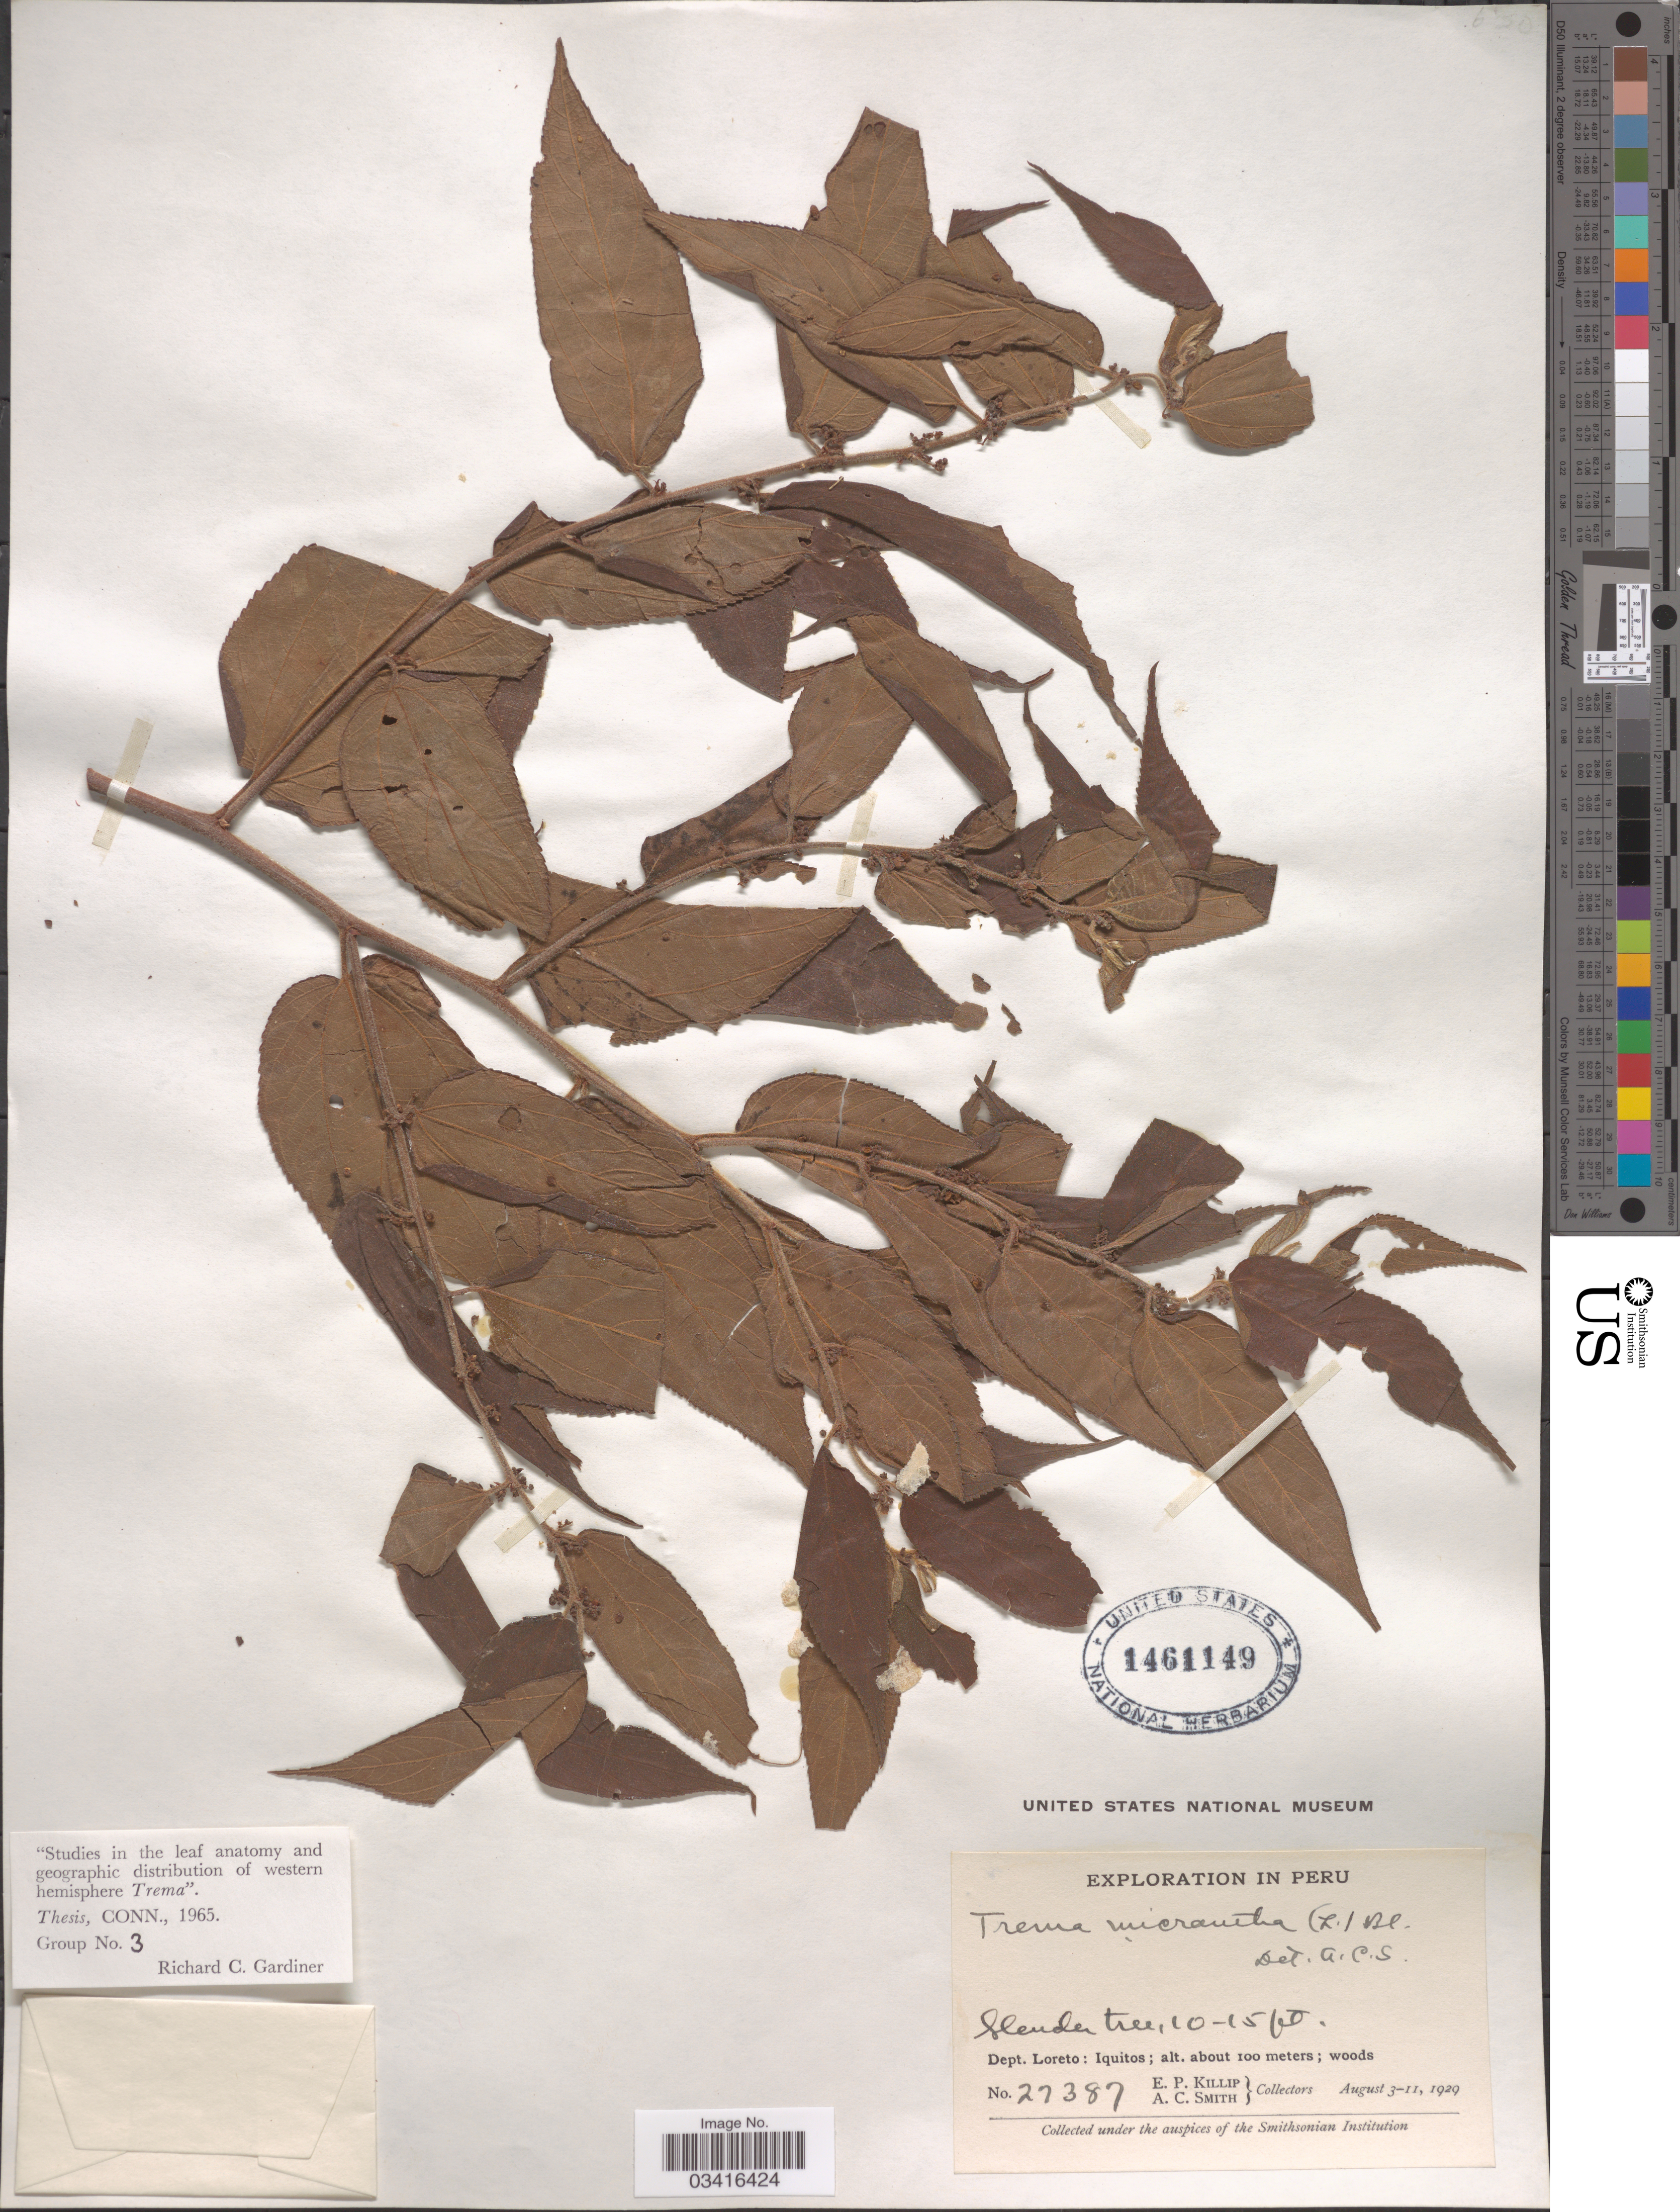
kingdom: Plantae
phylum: Tracheophyta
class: Magnoliopsida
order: Rosales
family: Cannabaceae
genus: Trema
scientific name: Trema micranthum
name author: (L.) Blume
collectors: E. P. Killip & A. C. Smith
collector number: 27387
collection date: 1929-08-03/1929-08-11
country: Peru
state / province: Loreto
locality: Dept. Loreto: Iquitos.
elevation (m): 100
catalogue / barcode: US 1461149